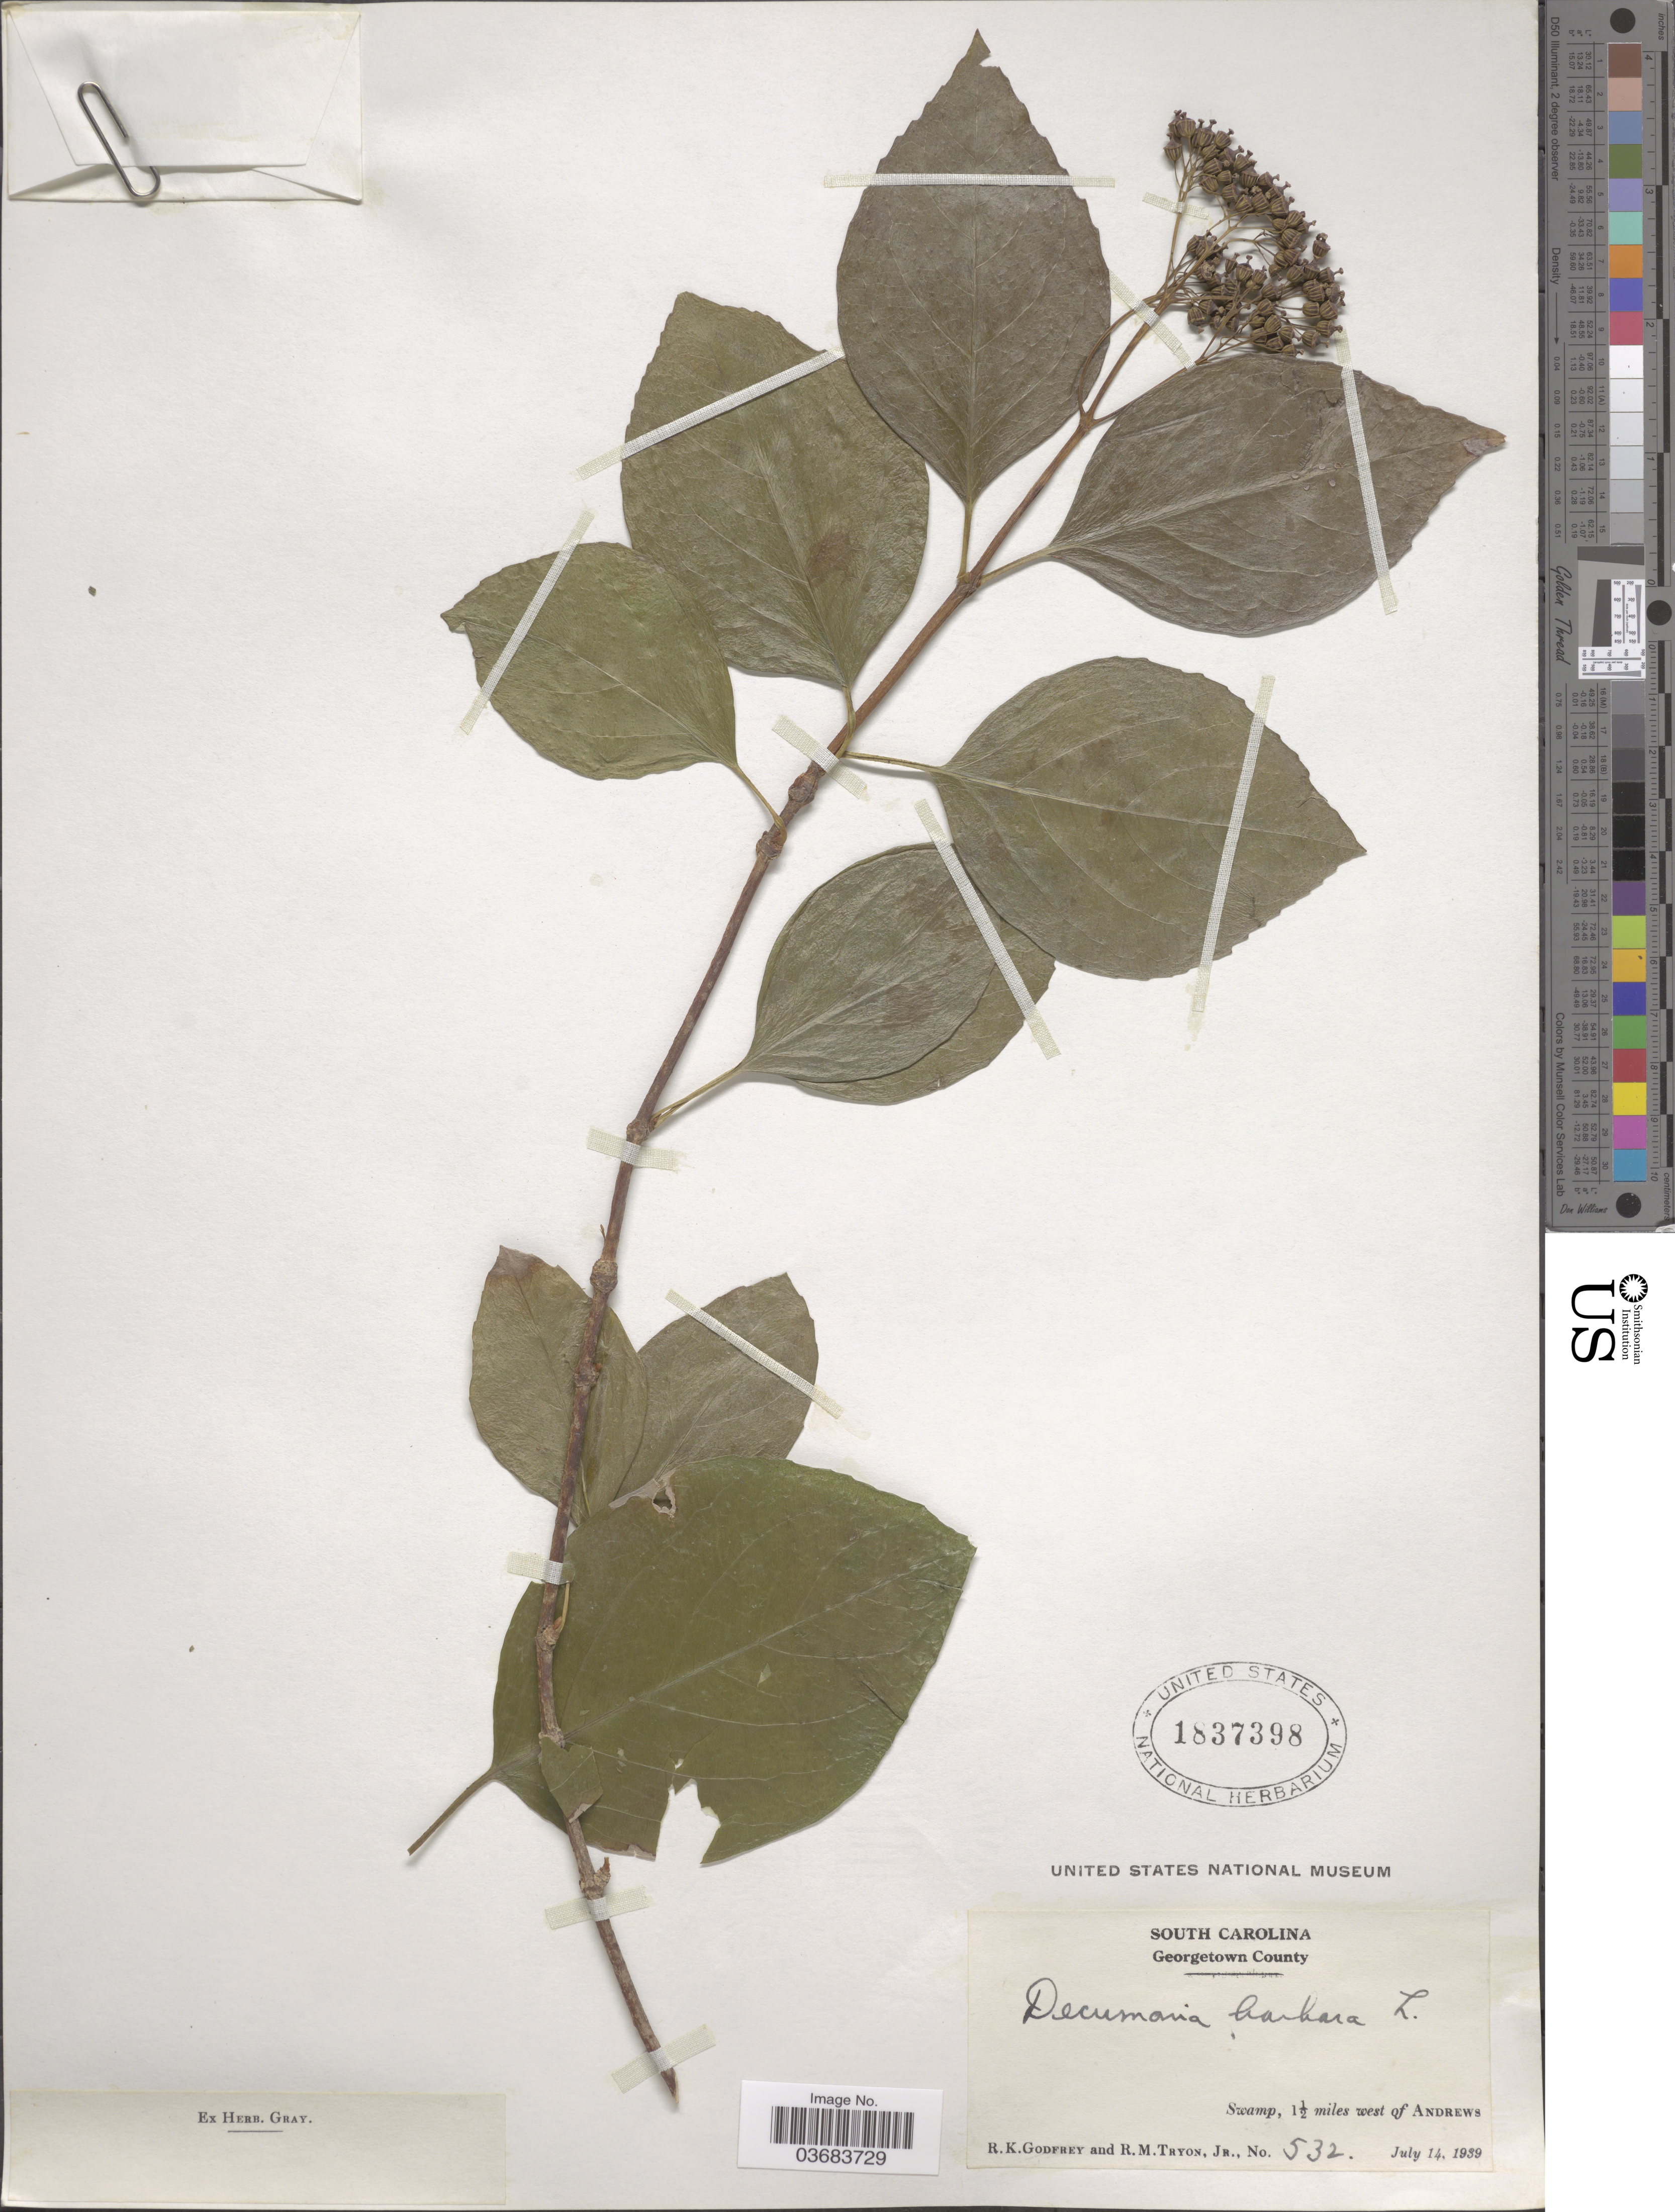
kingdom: Plantae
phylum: Tracheophyta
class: Magnoliopsida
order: Cornales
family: Hydrangeaceae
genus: Hydrangea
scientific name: Hydrangea barbara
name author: (L.) Bernd Schulz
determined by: Strong, Mark T., (BOT), Smithsonian Institution - National Museum of Natural History (UNITED STATES)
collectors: R. K. Godfrey & R. Tryon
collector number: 532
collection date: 1939-07-14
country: United States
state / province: South Carolina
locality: Georgetown County. Swamp, 1 1/2 miles west of Andrews.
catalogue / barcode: US 1837398